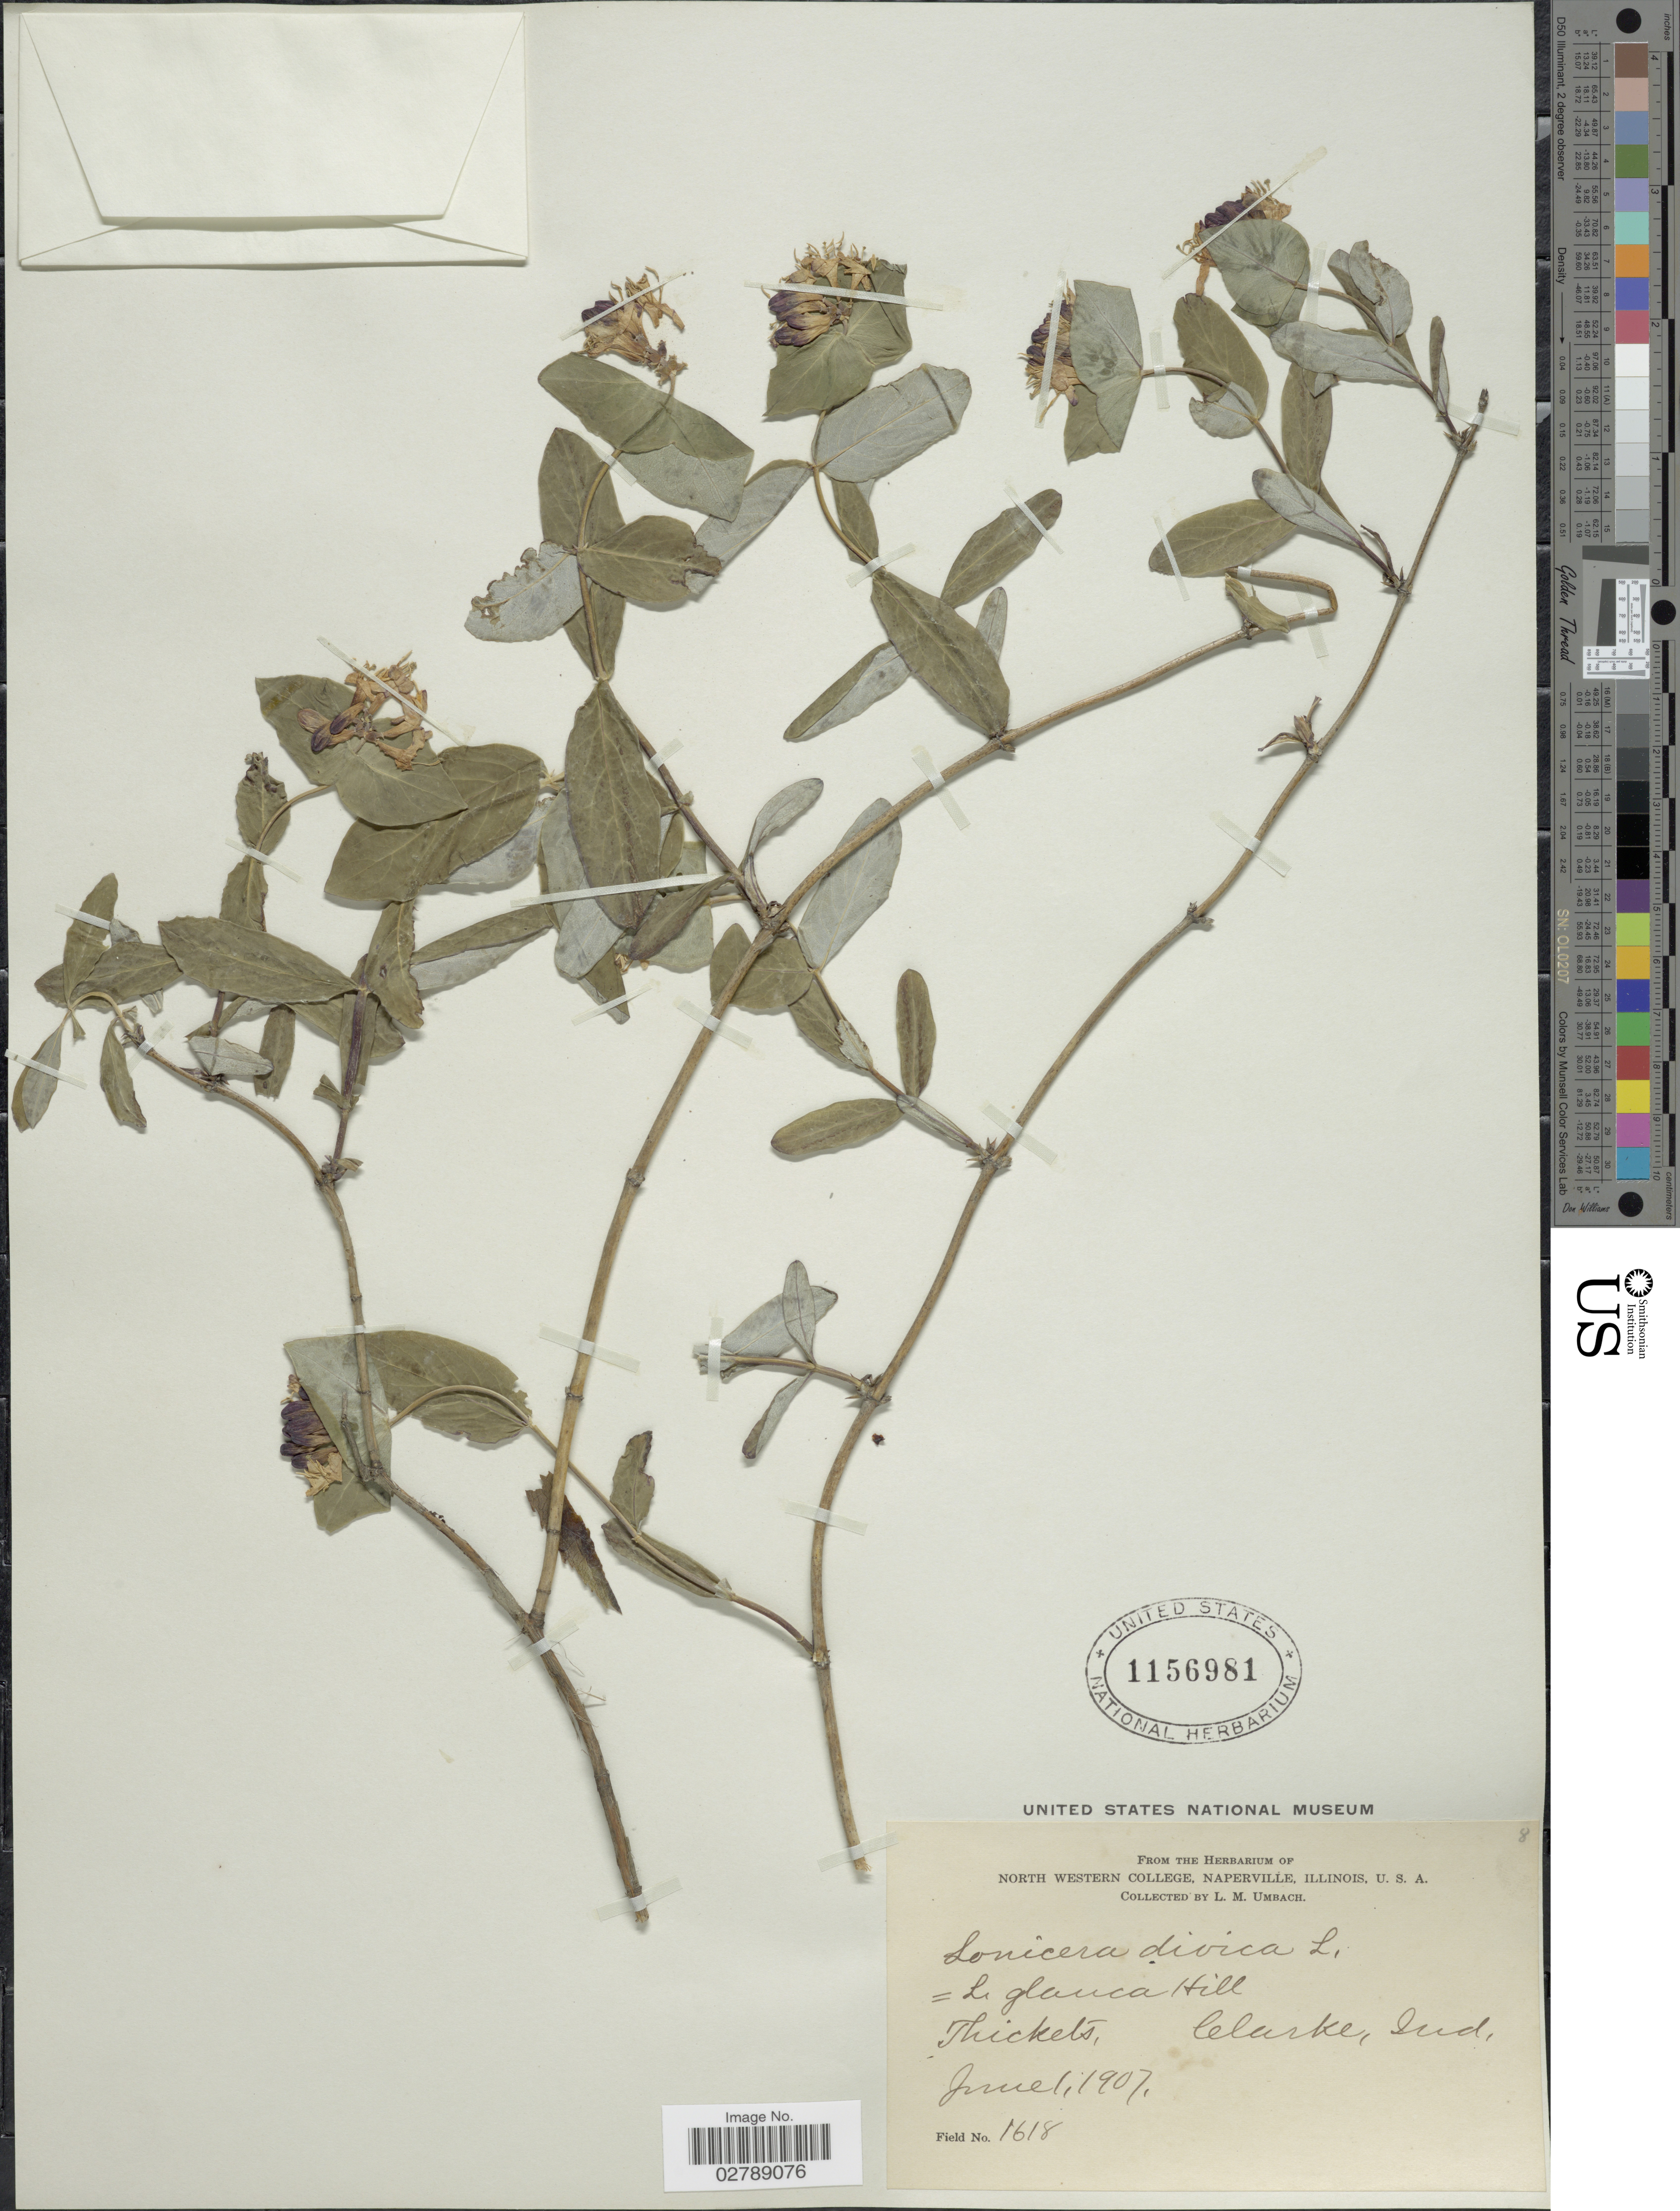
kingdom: Plantae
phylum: Tracheophyta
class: Magnoliopsida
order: Dipsacales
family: Caprifoliaceae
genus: Lonicera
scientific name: Lonicera dioica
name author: L.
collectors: L. M. Umbach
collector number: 1618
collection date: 1907-06-01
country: United States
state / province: Illinois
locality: North Western College, Naperville. Clarke, Ind.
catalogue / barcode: US 1156981